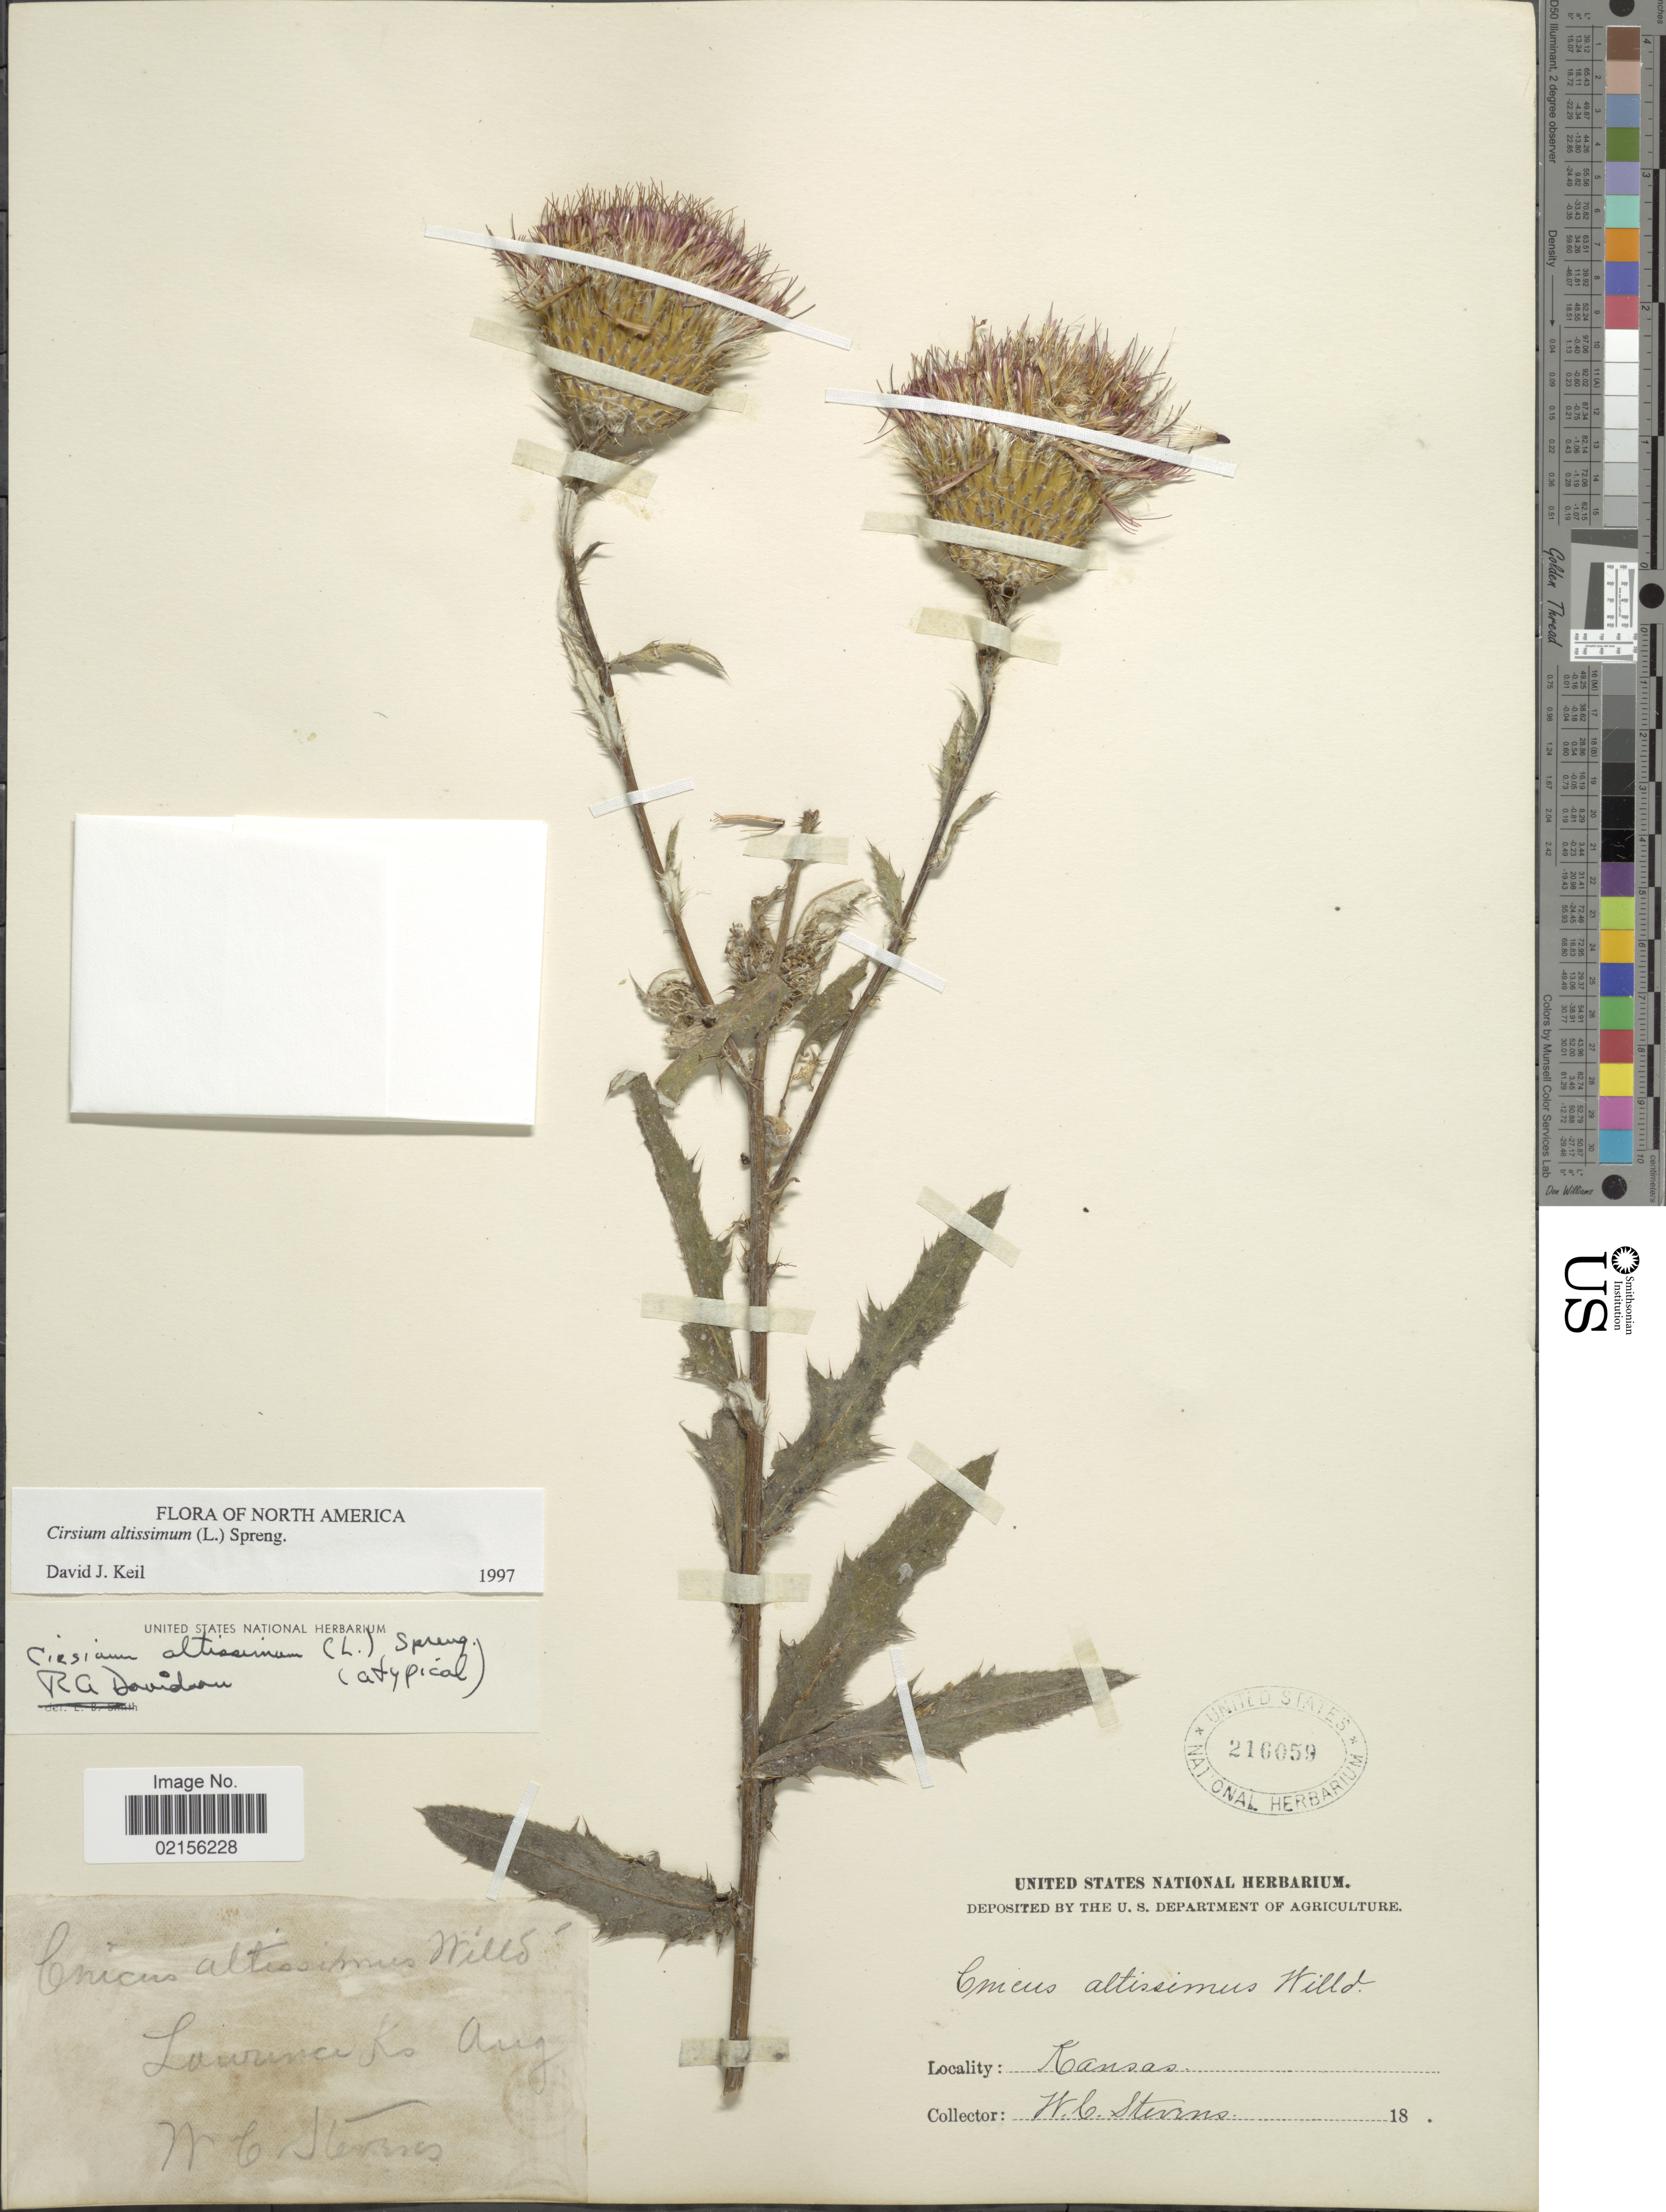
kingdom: Plantae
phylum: Tracheophyta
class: Magnoliopsida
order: Asterales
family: Asteraceae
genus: Cirsium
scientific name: Cirsium altissimum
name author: (L.) Spreng.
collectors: W. C. Stevens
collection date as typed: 18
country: United States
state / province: Kansas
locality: Lawrence Ks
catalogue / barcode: US 216059